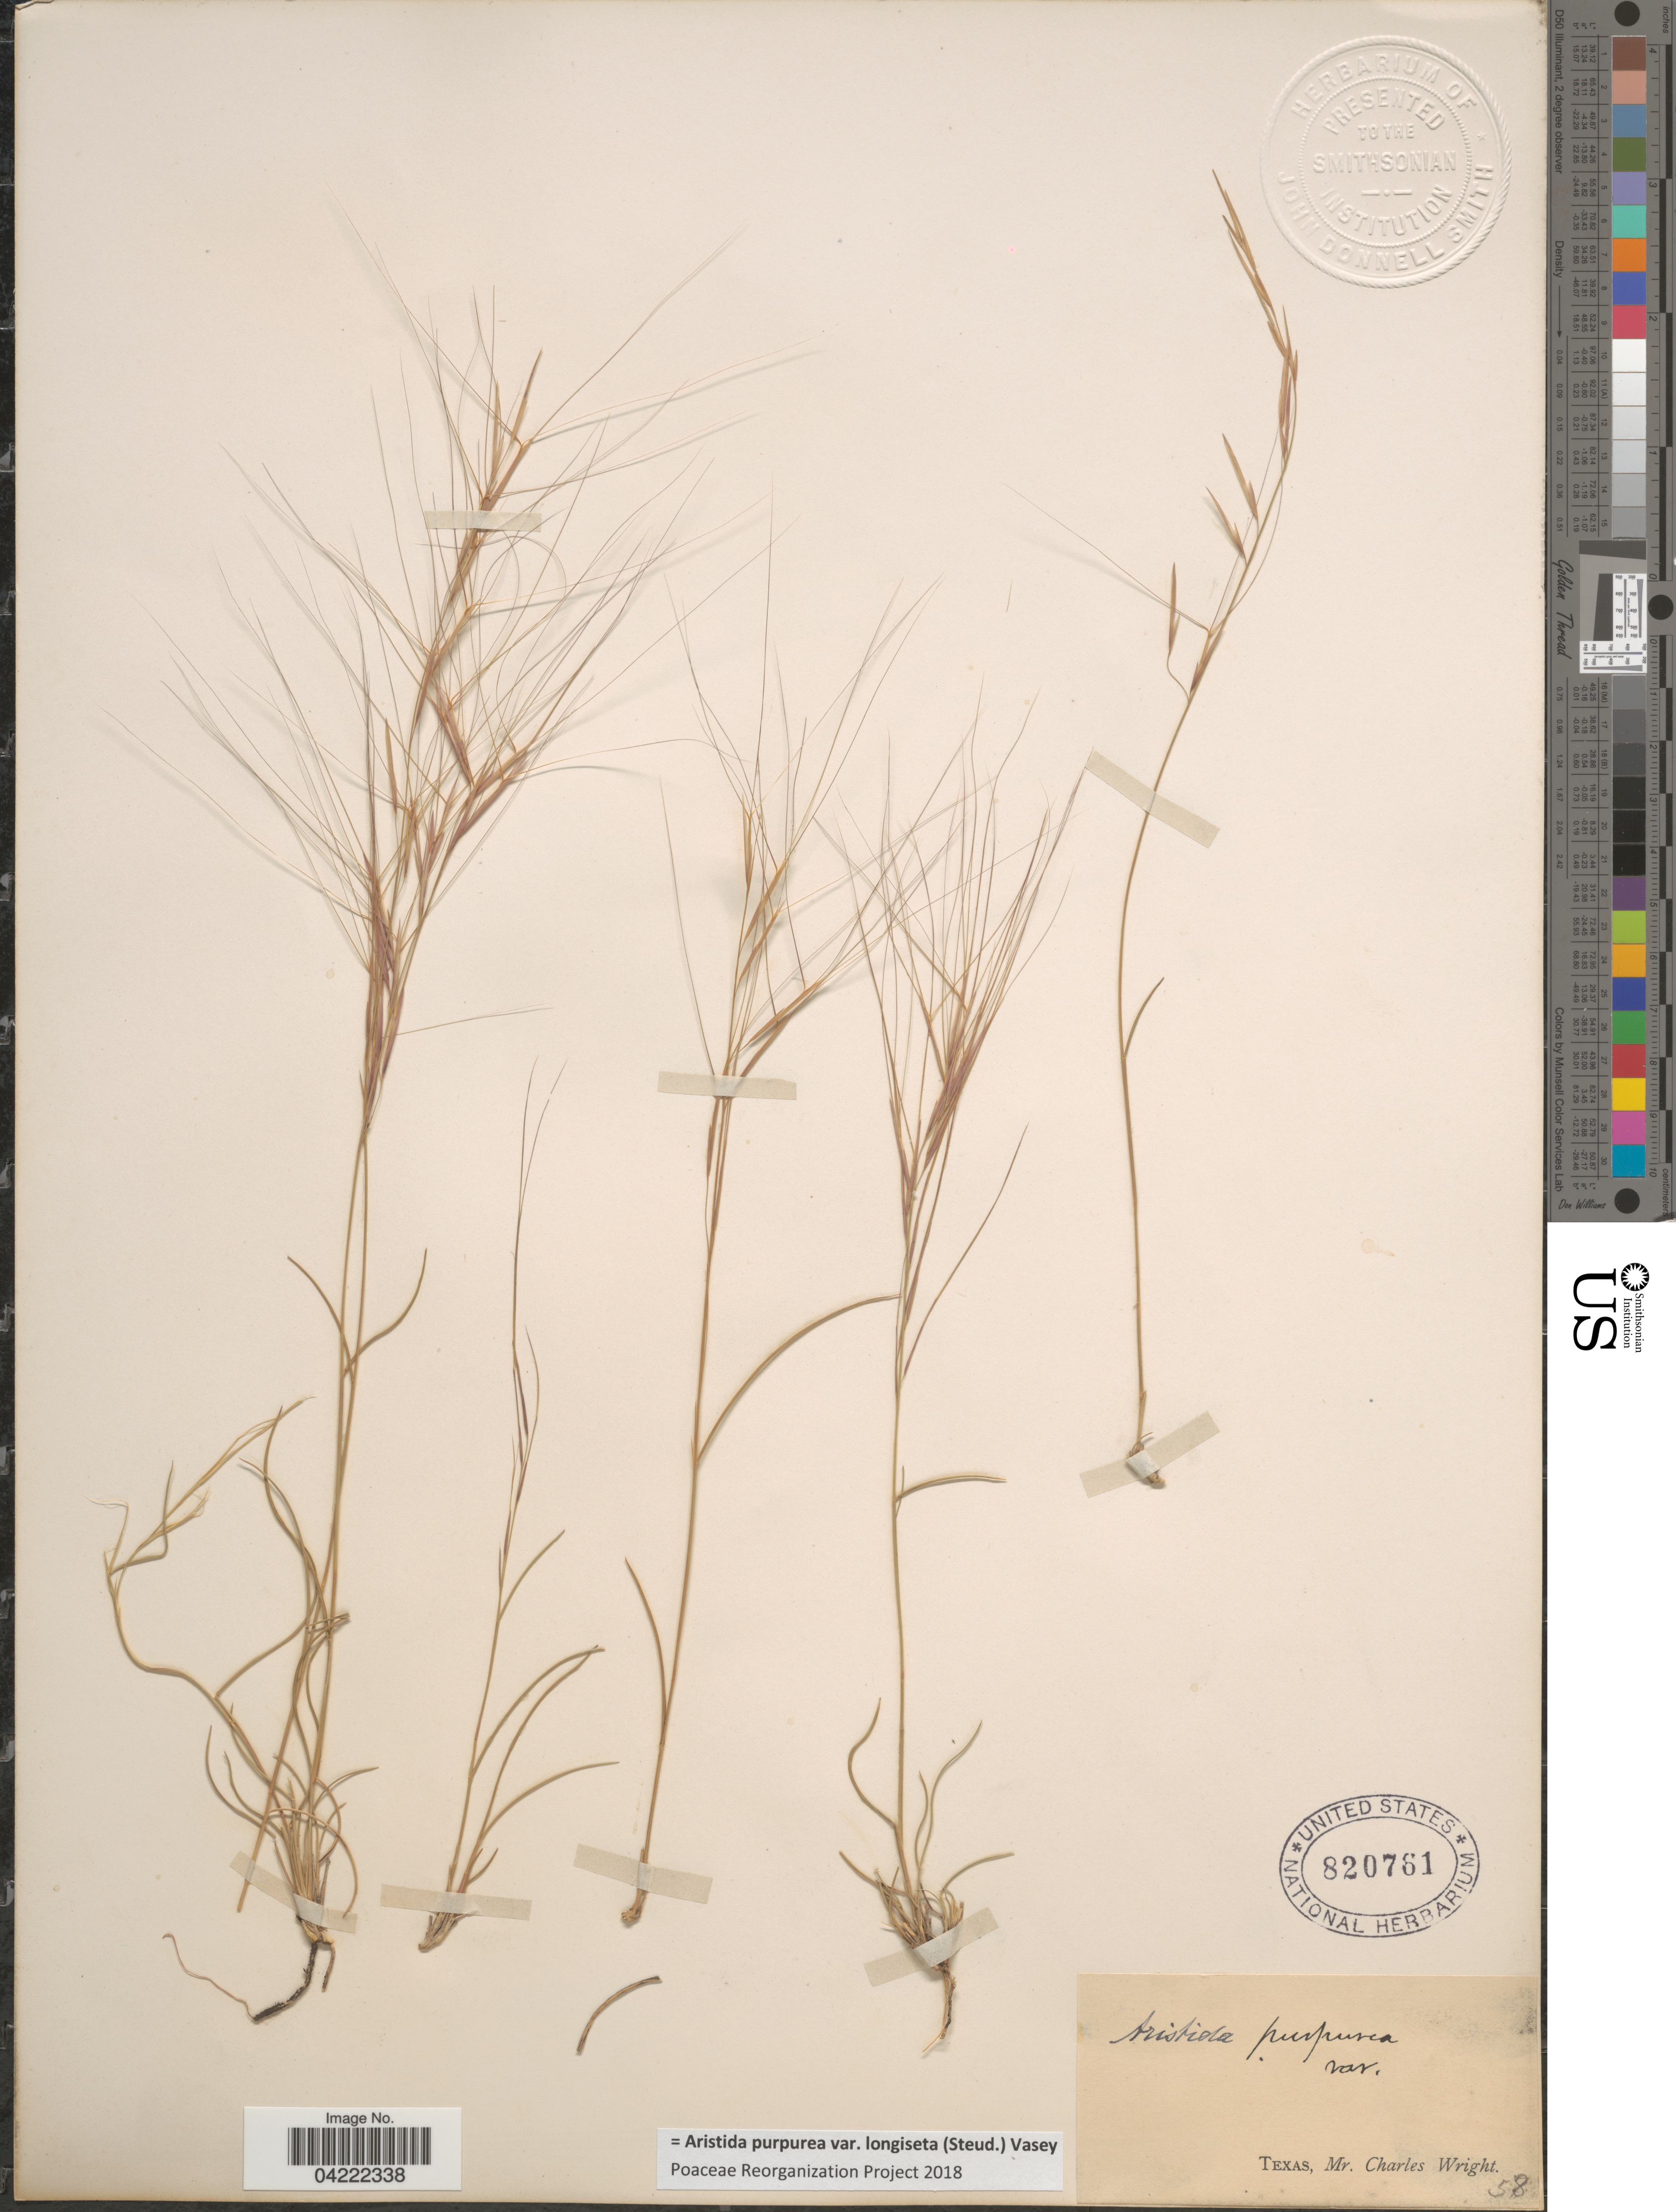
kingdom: Plantae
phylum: Tracheophyta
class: Liliopsida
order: Poales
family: Poaceae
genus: Aristida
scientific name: Aristida purpurea var. longiseta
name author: (Steud.) Vasey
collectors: C. Wright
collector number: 58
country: United States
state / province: Texas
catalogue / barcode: US 820761